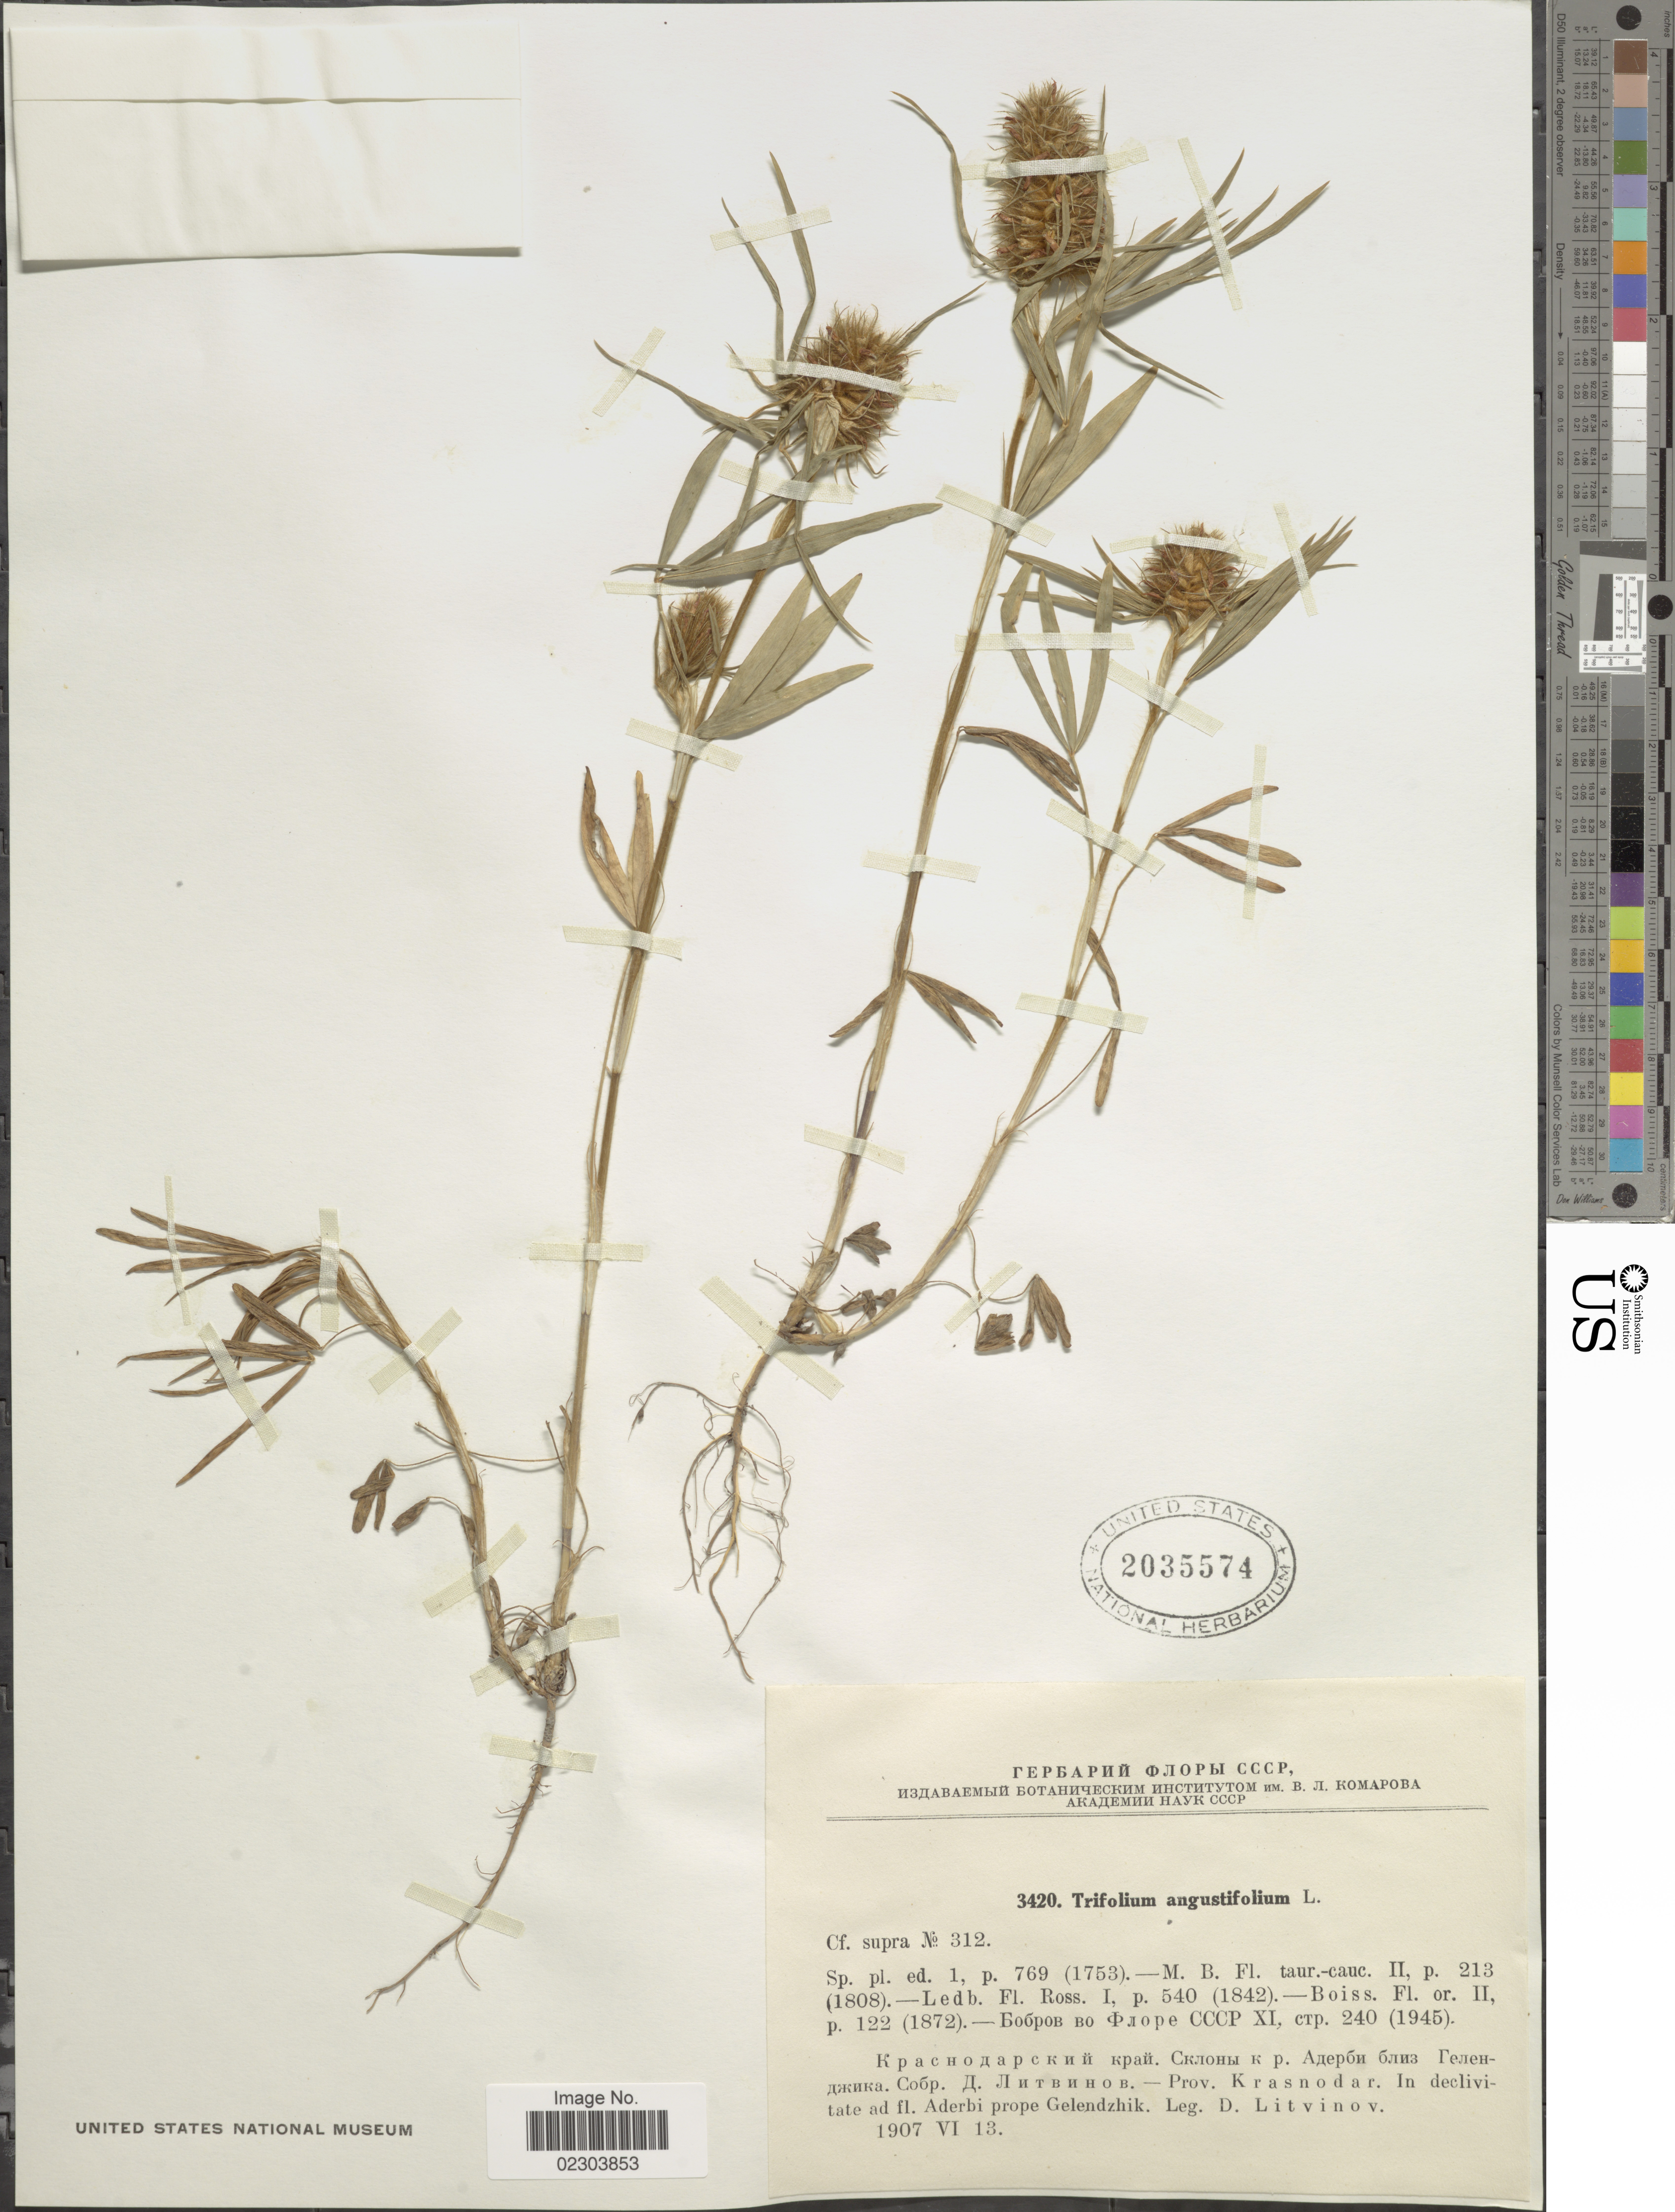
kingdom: Plantae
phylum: Tracheophyta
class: Magnoliopsida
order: Fabales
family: Fabaceae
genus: Trifolium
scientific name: Trifolium angustifolium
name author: L.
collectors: D. Litvinov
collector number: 312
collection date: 1907-06-13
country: Russian Federation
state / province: Krasnodar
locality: In declivitate ad fl. Aderbi prope Gelenzhik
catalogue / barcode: US 2035574